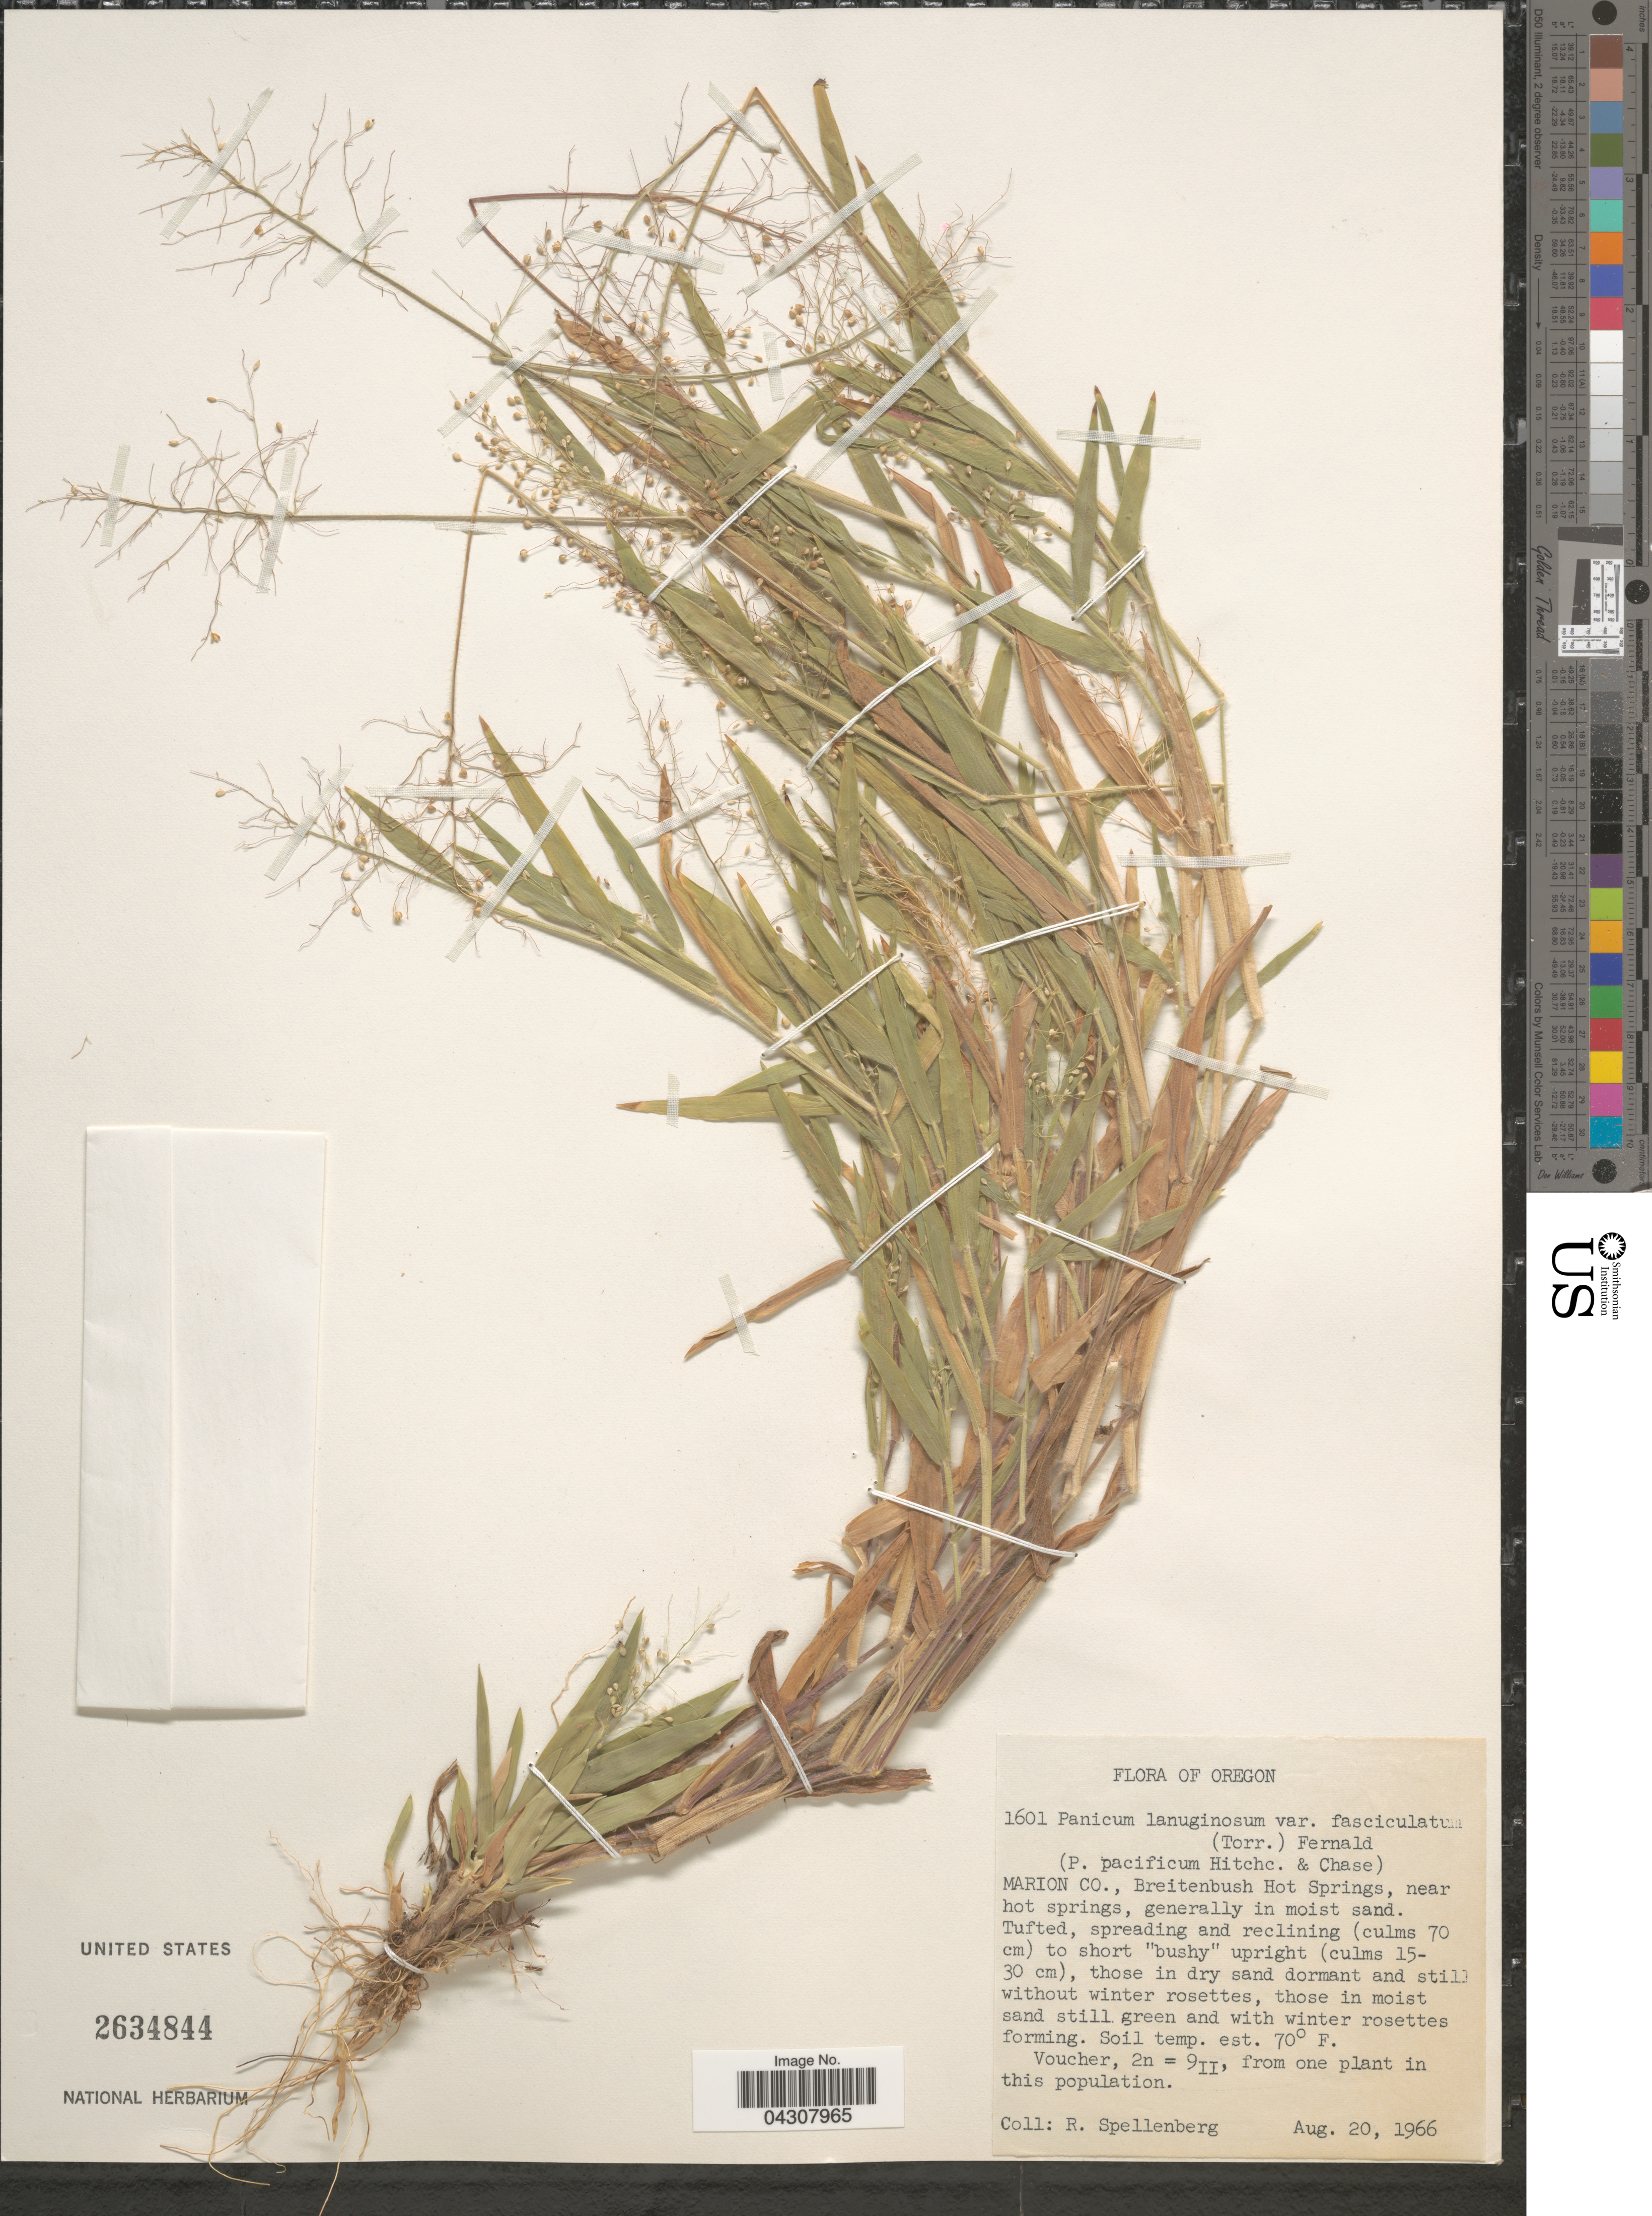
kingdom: Plantae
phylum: Tracheophyta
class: Liliopsida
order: Poales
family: Poaceae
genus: Dichanthelium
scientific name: Dichanthelium acuminatum var. acuminatum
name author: (Sw.) Gould & C.A. Clark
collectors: R. Spellenberg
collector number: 1601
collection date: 1966-08-20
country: United States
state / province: Oregon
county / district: Marion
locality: Marion Co., Breitenbush Hot Springs, near hot springs.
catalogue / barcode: US 2634844